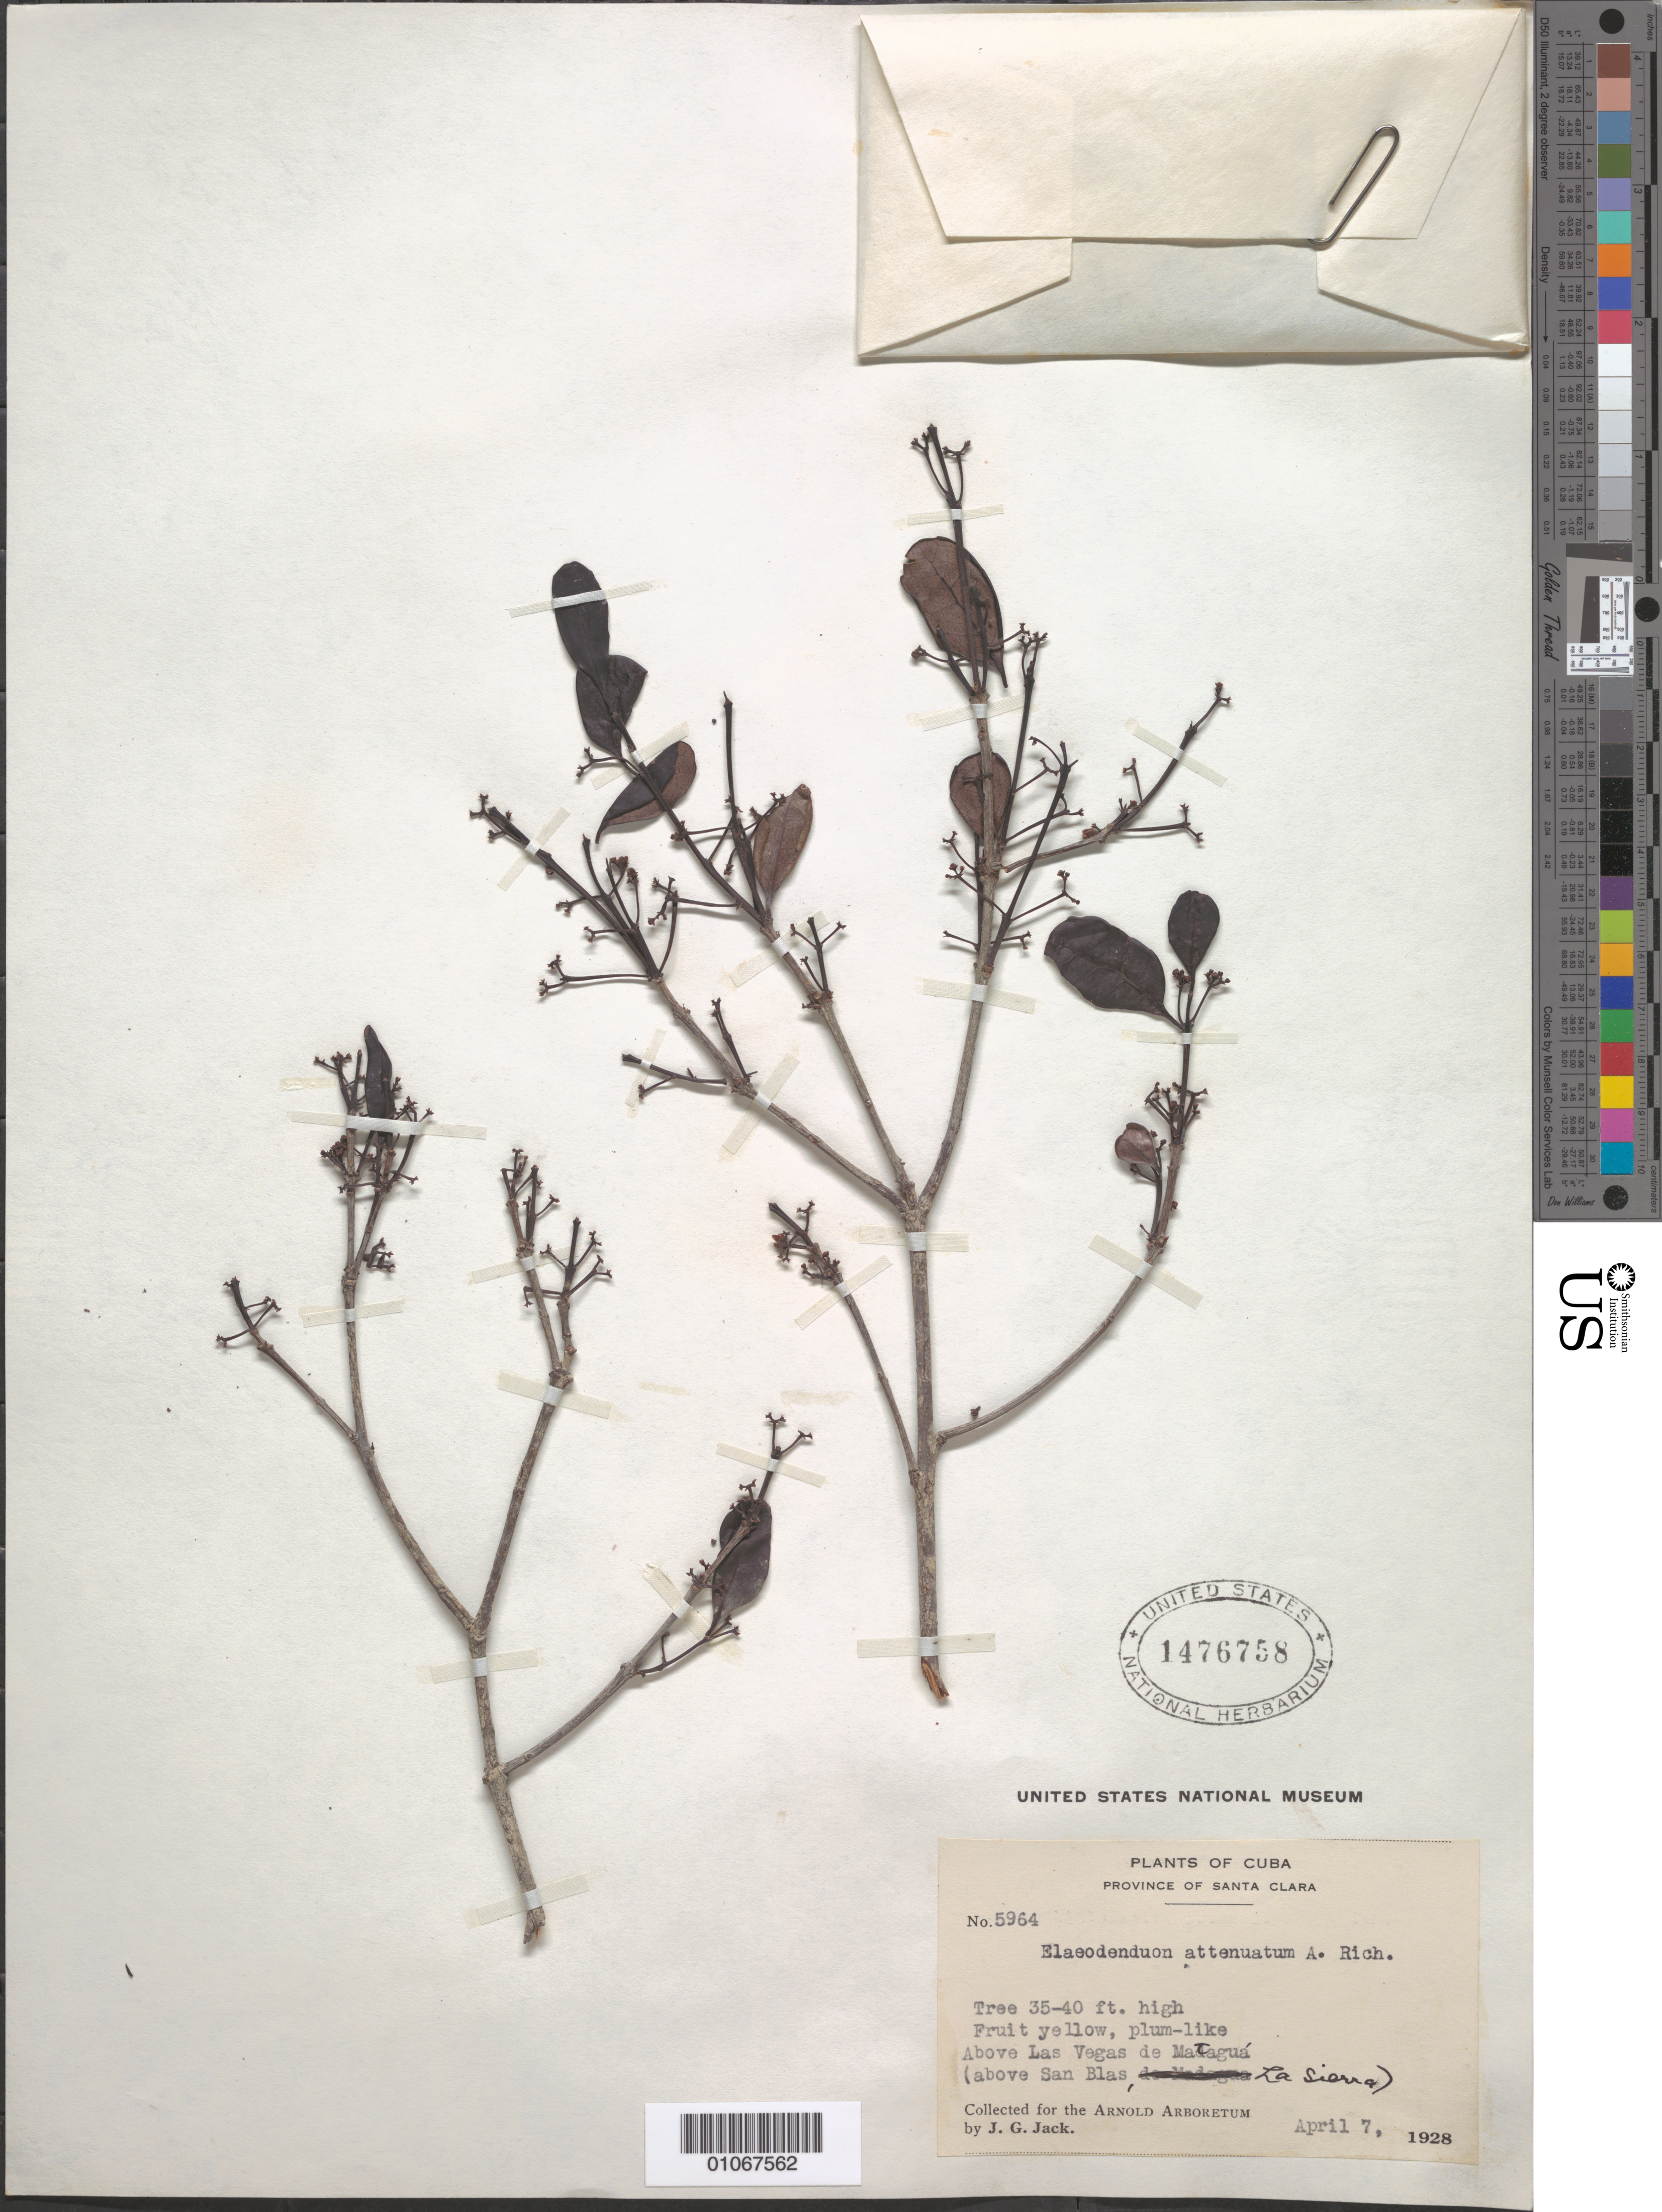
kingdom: Plantae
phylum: Tracheophyta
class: Magnoliopsida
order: Celastrales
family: Celastraceae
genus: Elaeodendron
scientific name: Elaeodendron attenuatum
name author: A. Rich.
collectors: J. G. Jack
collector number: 5964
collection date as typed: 07 Apr 1928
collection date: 1928-04-07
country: Cuba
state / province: La Habana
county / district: Municipio Boyeros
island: Cuba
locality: Above Las Vegas de Matagua, above San Blas, Santiago de las Vegas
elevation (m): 97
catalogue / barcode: US 1476758